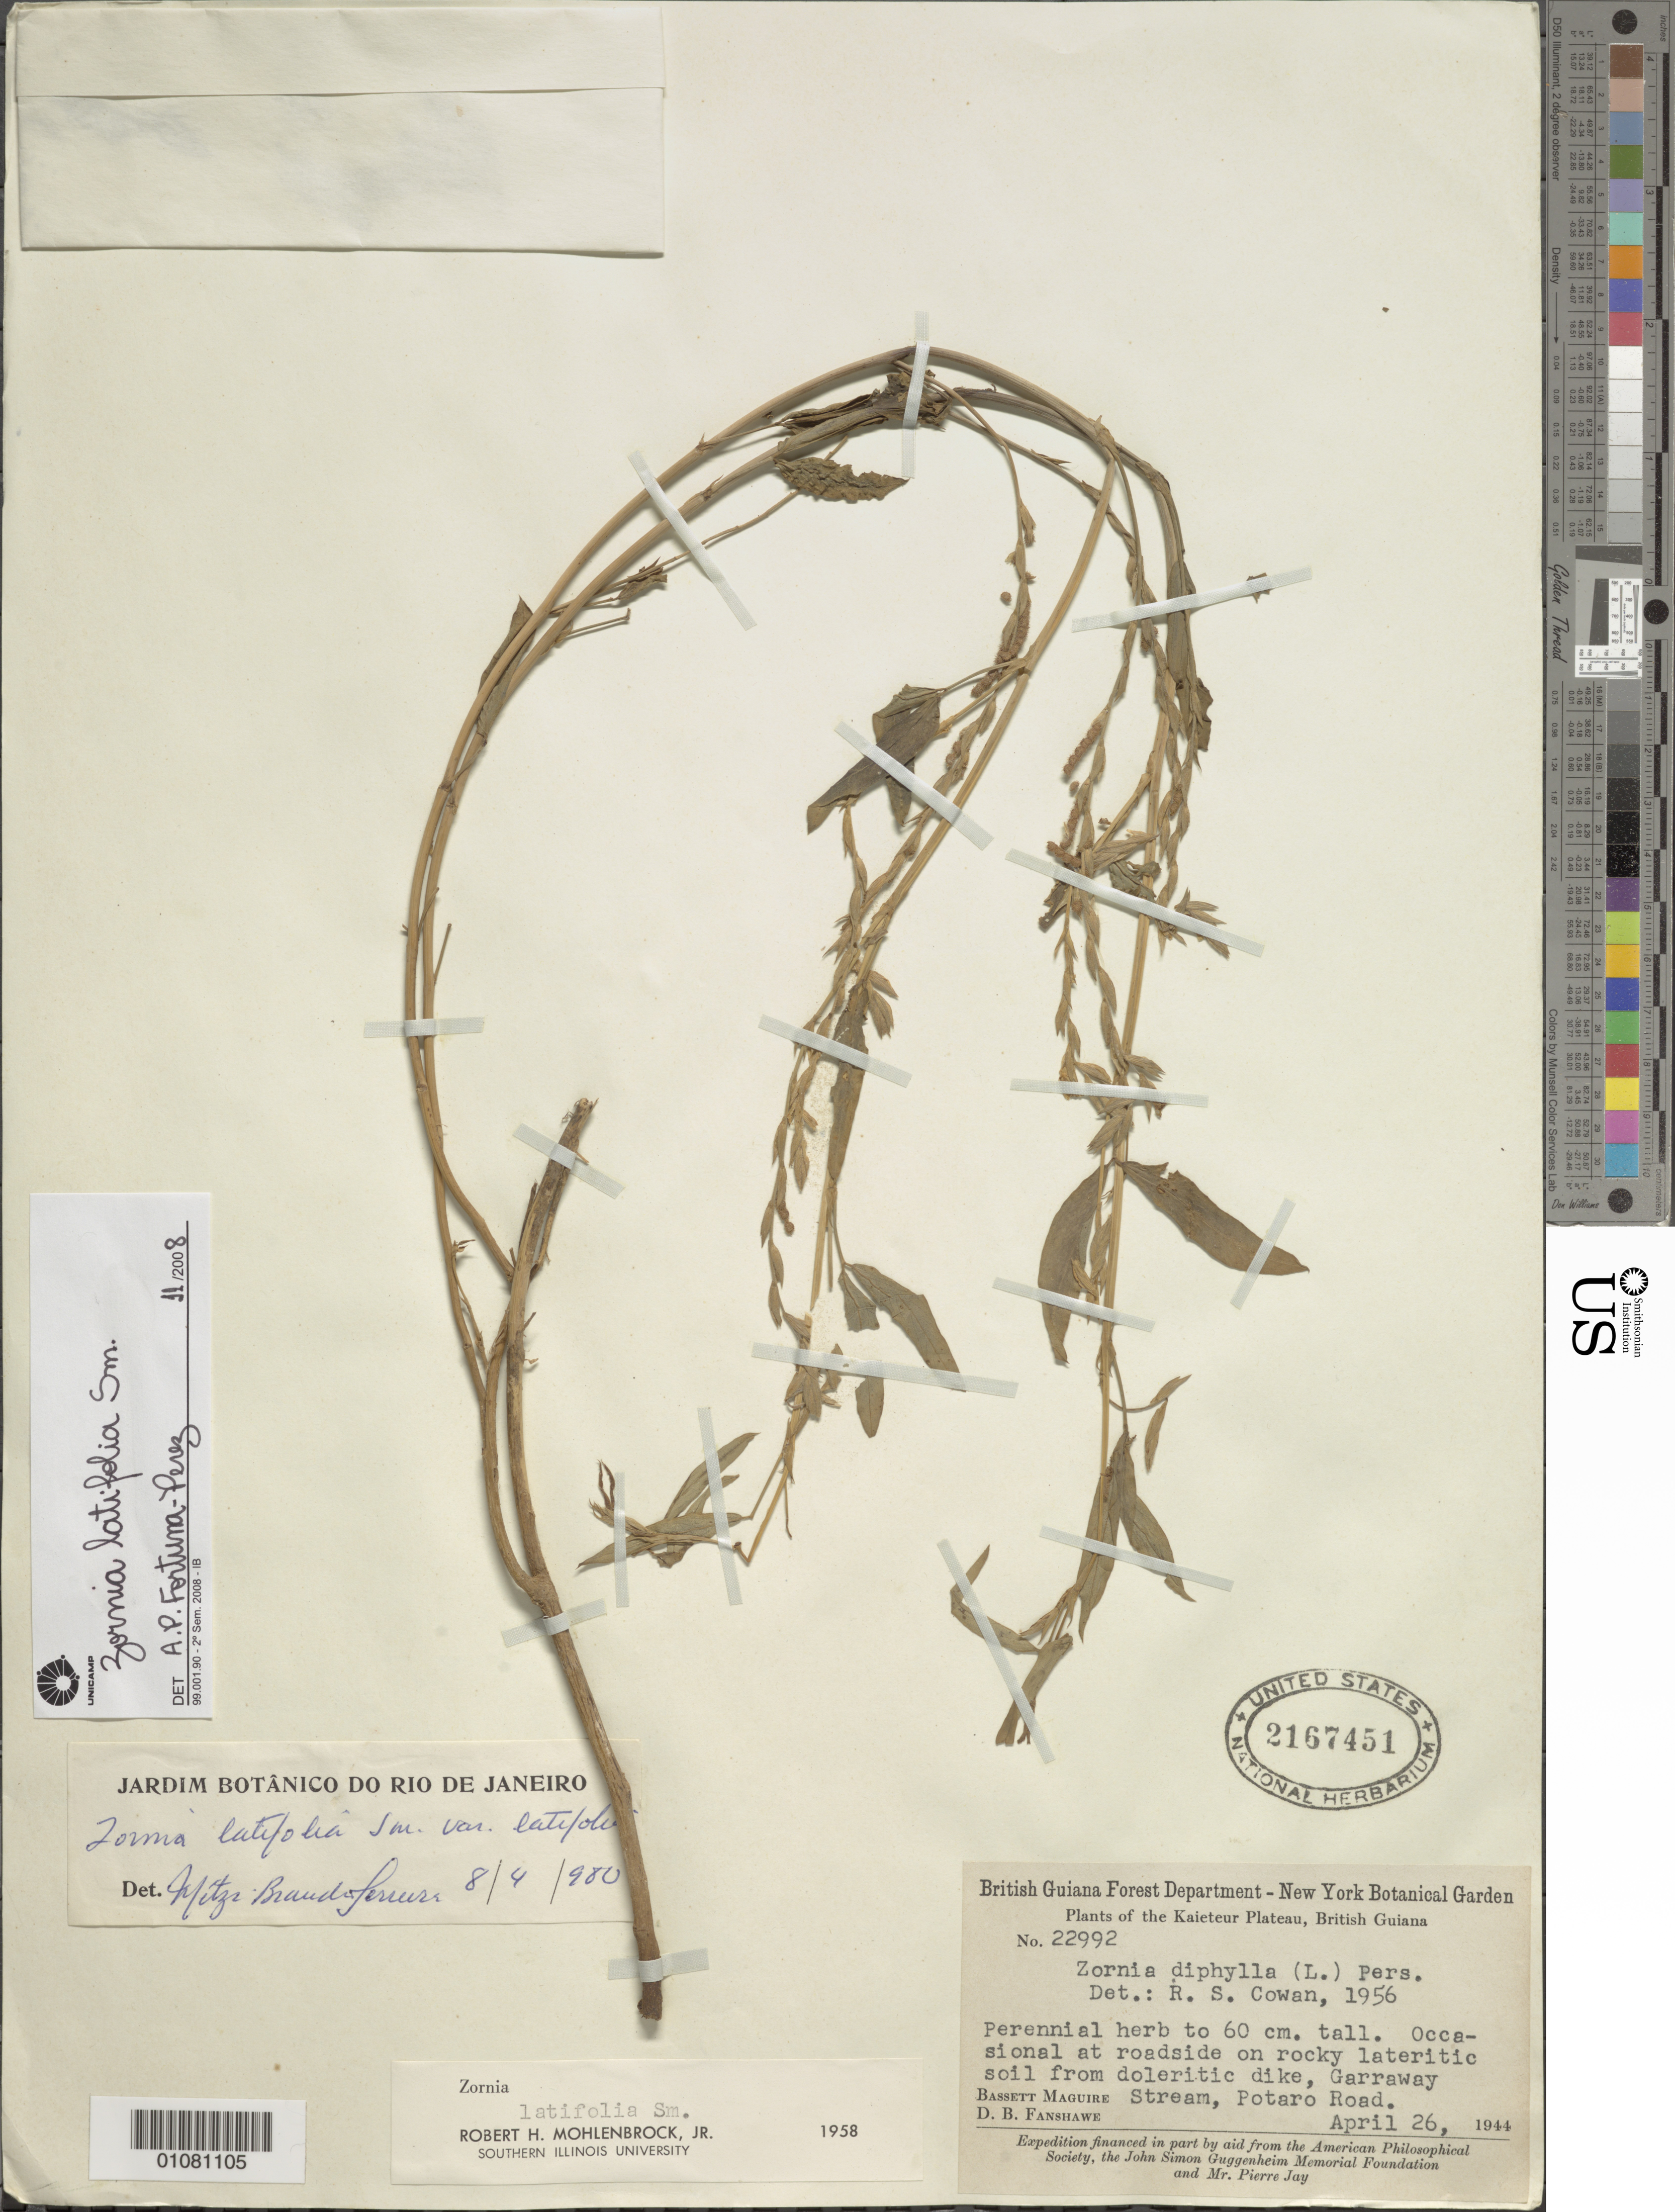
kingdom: Plantae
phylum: Tracheophyta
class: Magnoliopsida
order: Fabales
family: Fabaceae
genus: Zornia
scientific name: Zornia latifolia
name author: Sm.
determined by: Fortuna-Perez, Ana Paula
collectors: B. Maguire & D. B. Fanshawe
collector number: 22992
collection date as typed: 26-Apr-44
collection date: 1944-04-26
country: Guyana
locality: Garraway Stream, Potaro Road.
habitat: Roadside on rocky lateritic soil from doleritic dike.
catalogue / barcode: US 2167451